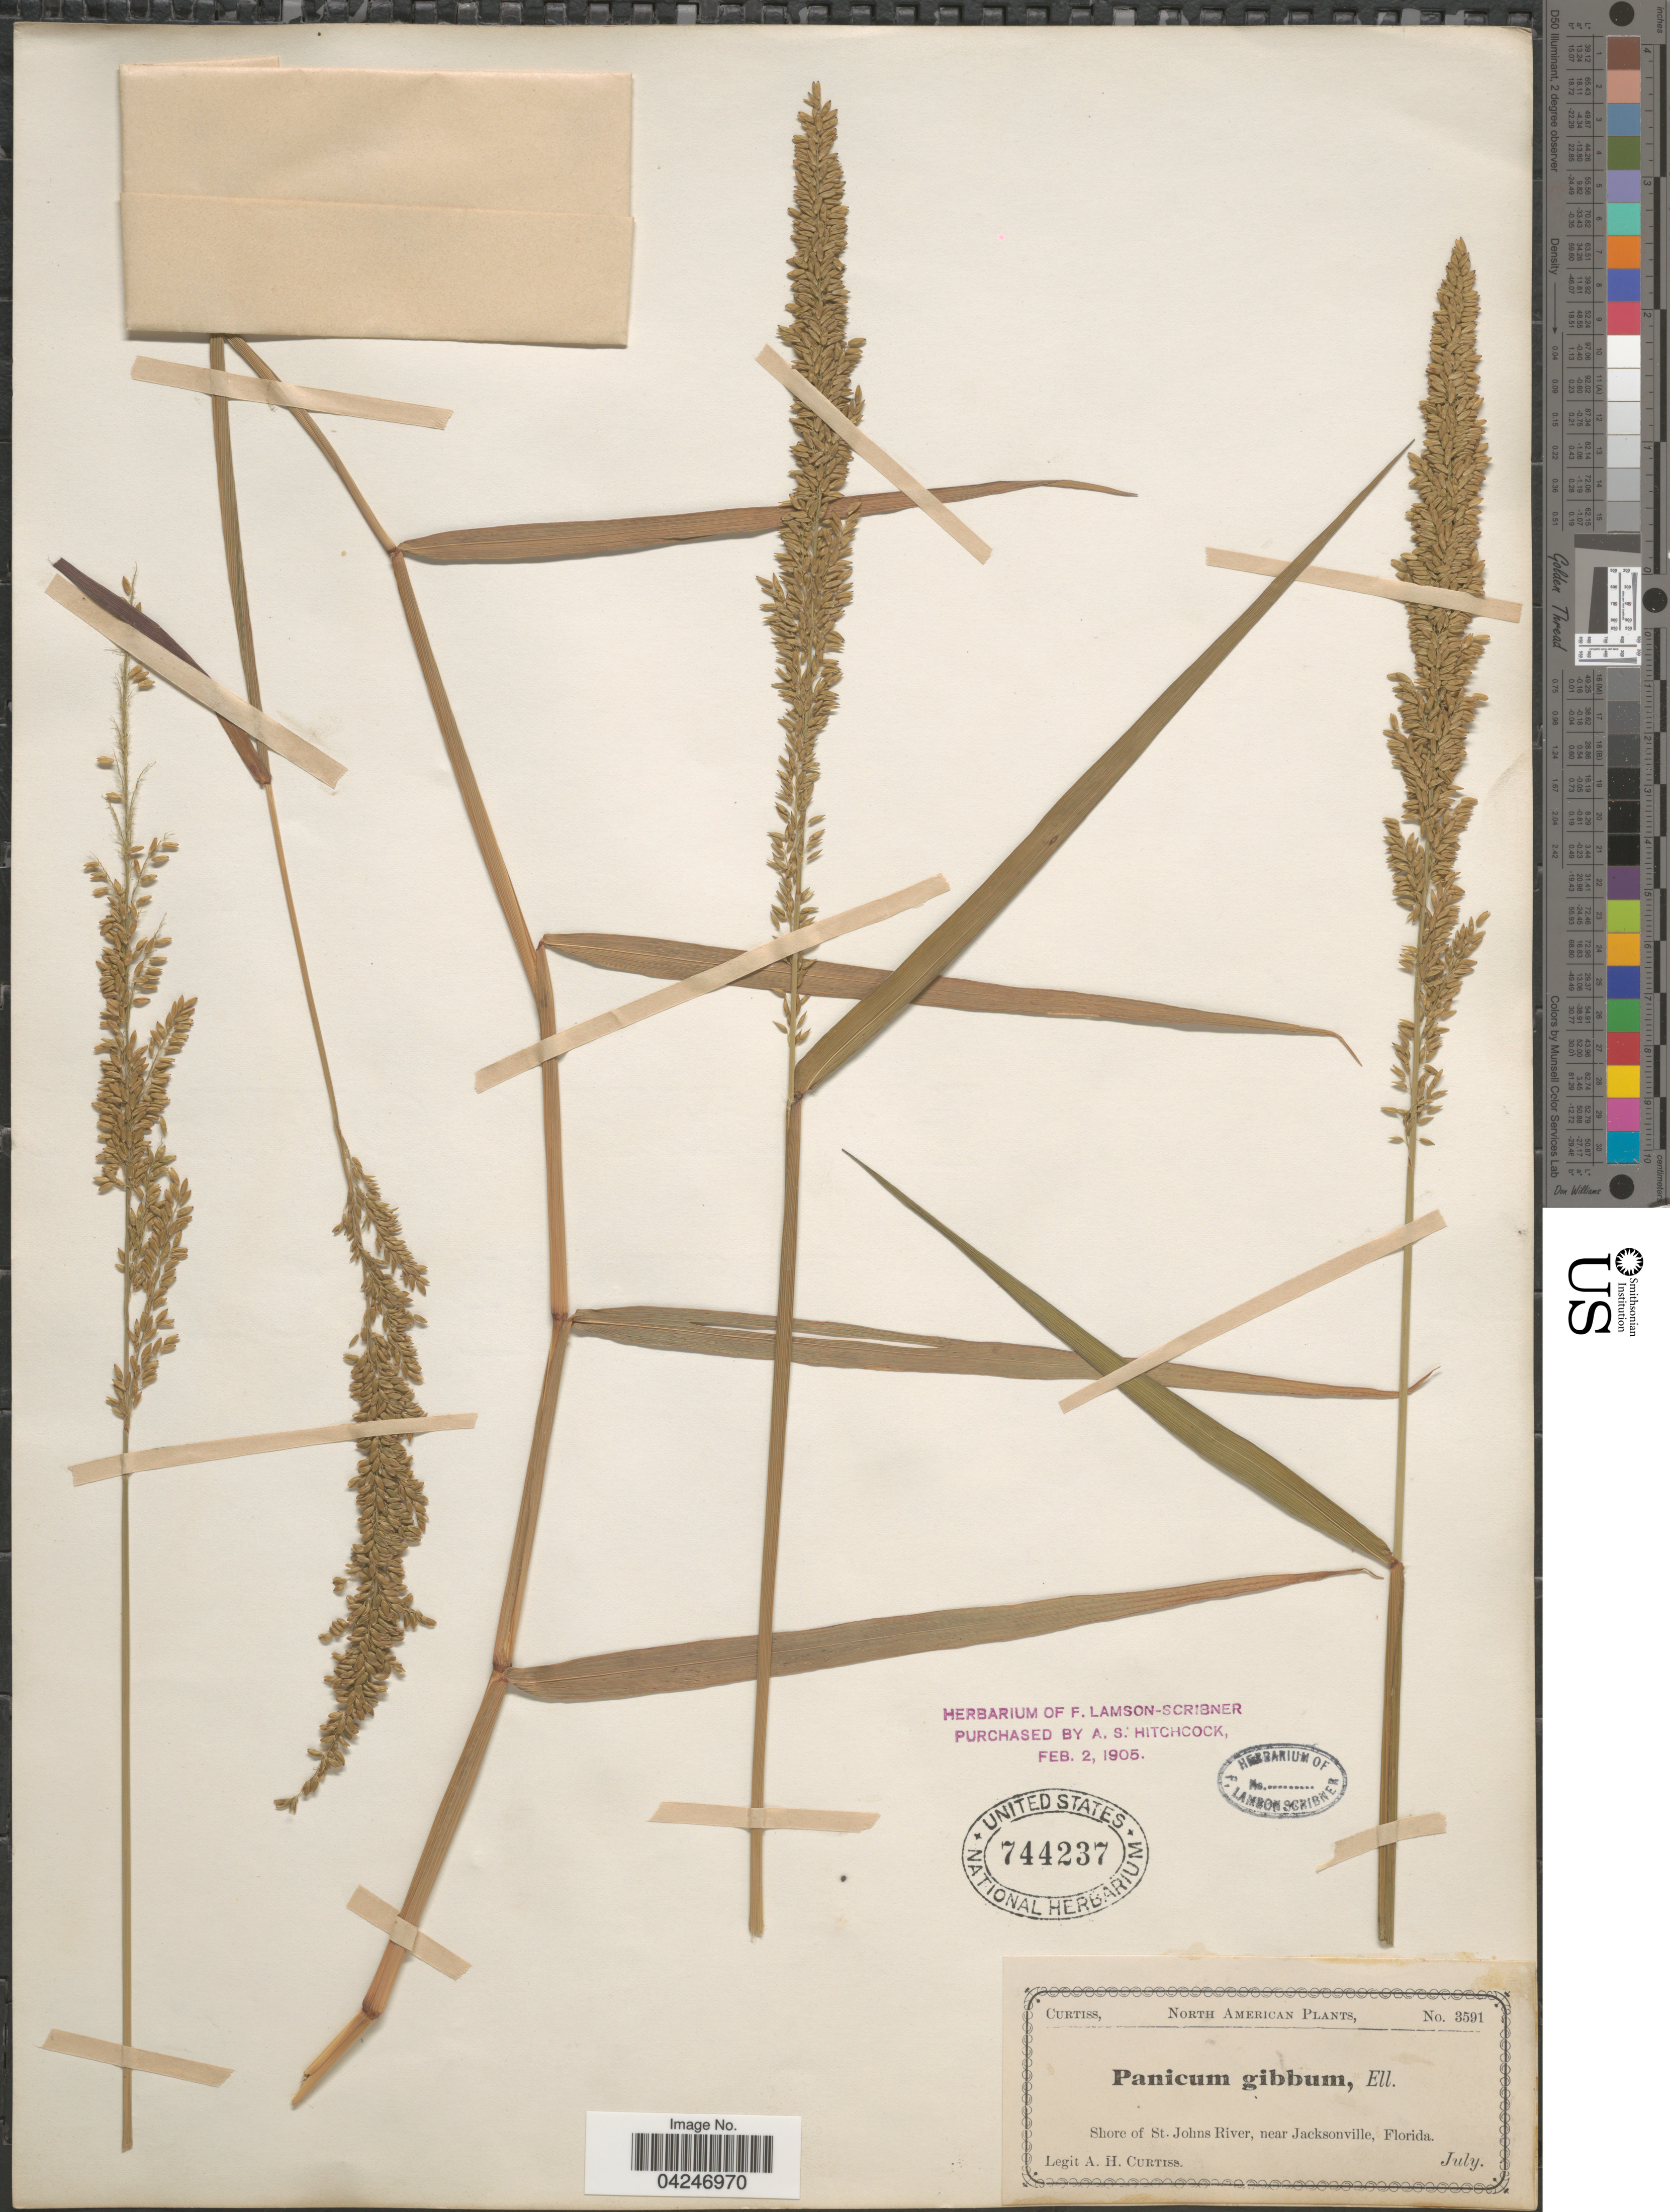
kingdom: Plantae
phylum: Tracheophyta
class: Liliopsida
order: Poales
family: Poaceae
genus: Sacciolepis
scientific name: Sacciolepis striata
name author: (L.) Nash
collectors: A. H. Curtiss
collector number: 3591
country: United States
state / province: Florida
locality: Shore of St. Johns River, near Jacksonville.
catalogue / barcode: US 744237